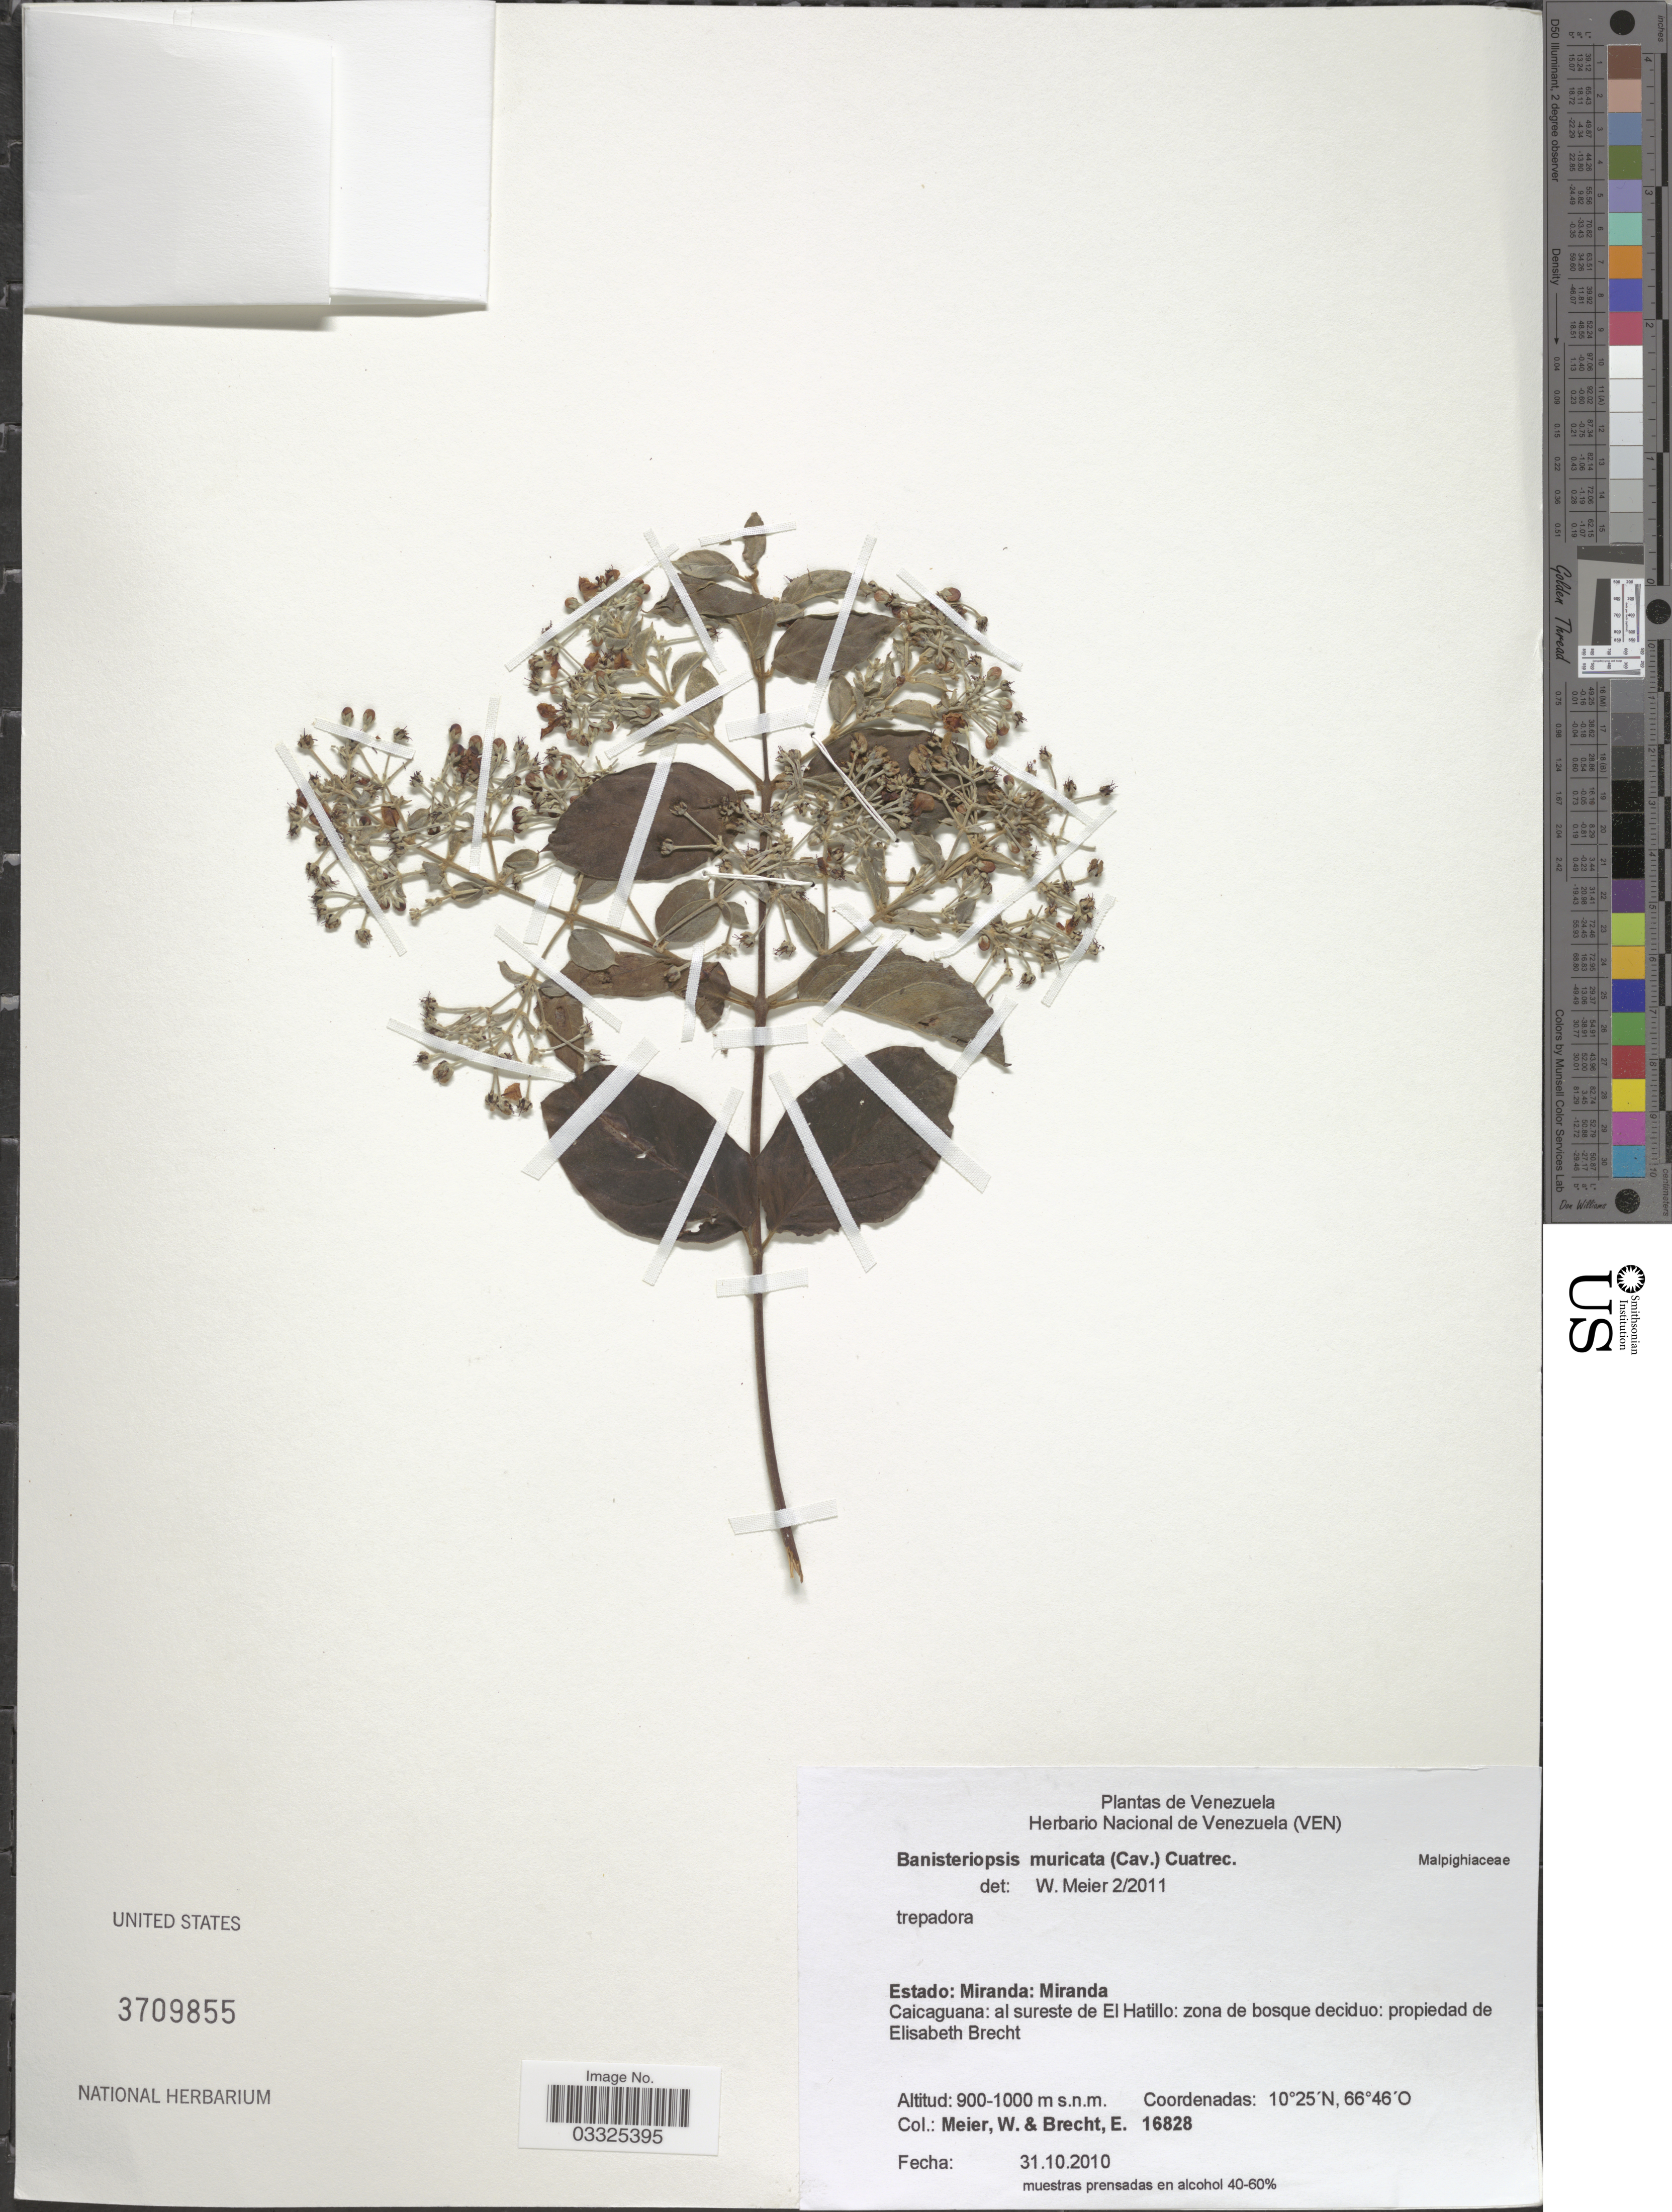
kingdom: Plantae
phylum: Tracheophyta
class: Magnoliopsida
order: Malpighiales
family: Malpighiaceae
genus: Banisteriopsis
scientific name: Banisteriopsis muricata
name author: (Cav.) Cuatrec.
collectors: W. Meier & E. Brecht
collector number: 16828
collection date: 2010-10-31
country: Venezuela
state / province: Miranda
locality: Miranda, Caicaguana: al sureste de El Hatillo: zona de bosque deciduo: propiedad de Elisabeth Brecht.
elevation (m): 900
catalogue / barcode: US 3709855